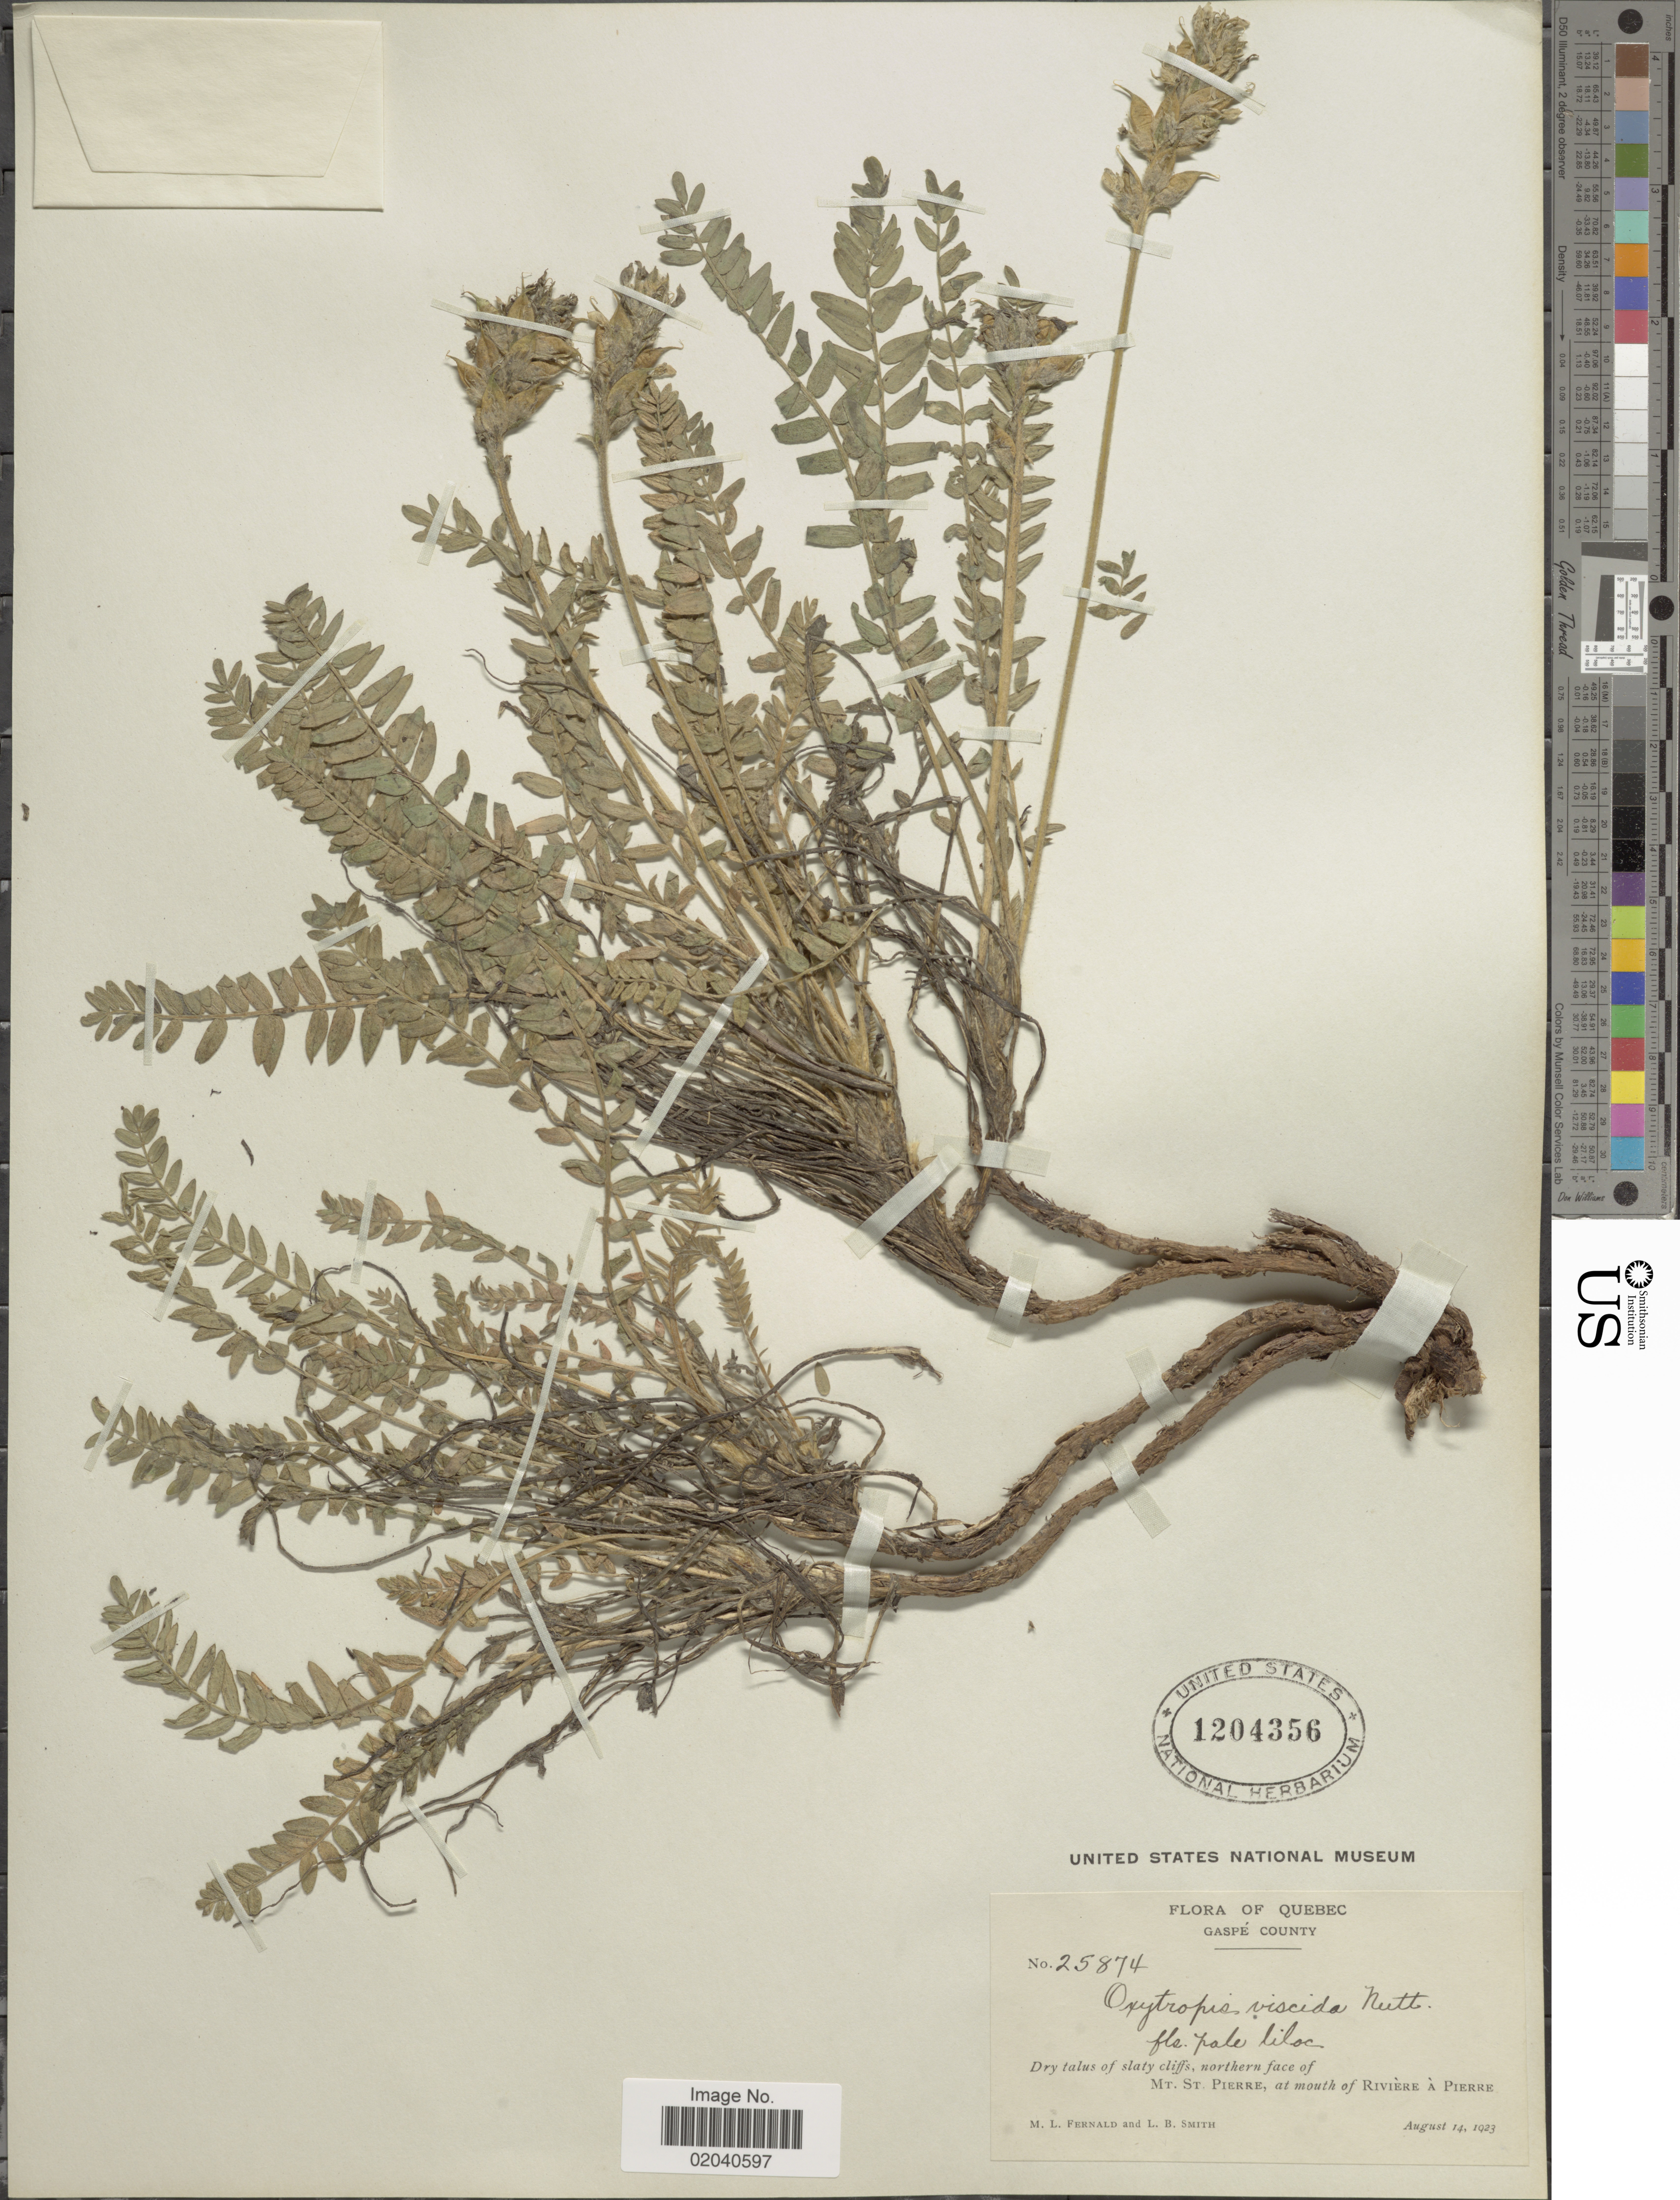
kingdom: Plantae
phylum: Tracheophyta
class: Magnoliopsida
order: Fabales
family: Fabaceae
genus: Oxytropis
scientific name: Oxytropis viscida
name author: Nutt.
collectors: M. L. Fernald & L. Smith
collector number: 25874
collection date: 1923-08-14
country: Canada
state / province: Quebec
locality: Gaspe County, northern face of Mt. St. Pierre, at mouth of Riviere a Pierre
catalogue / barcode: US 1204356